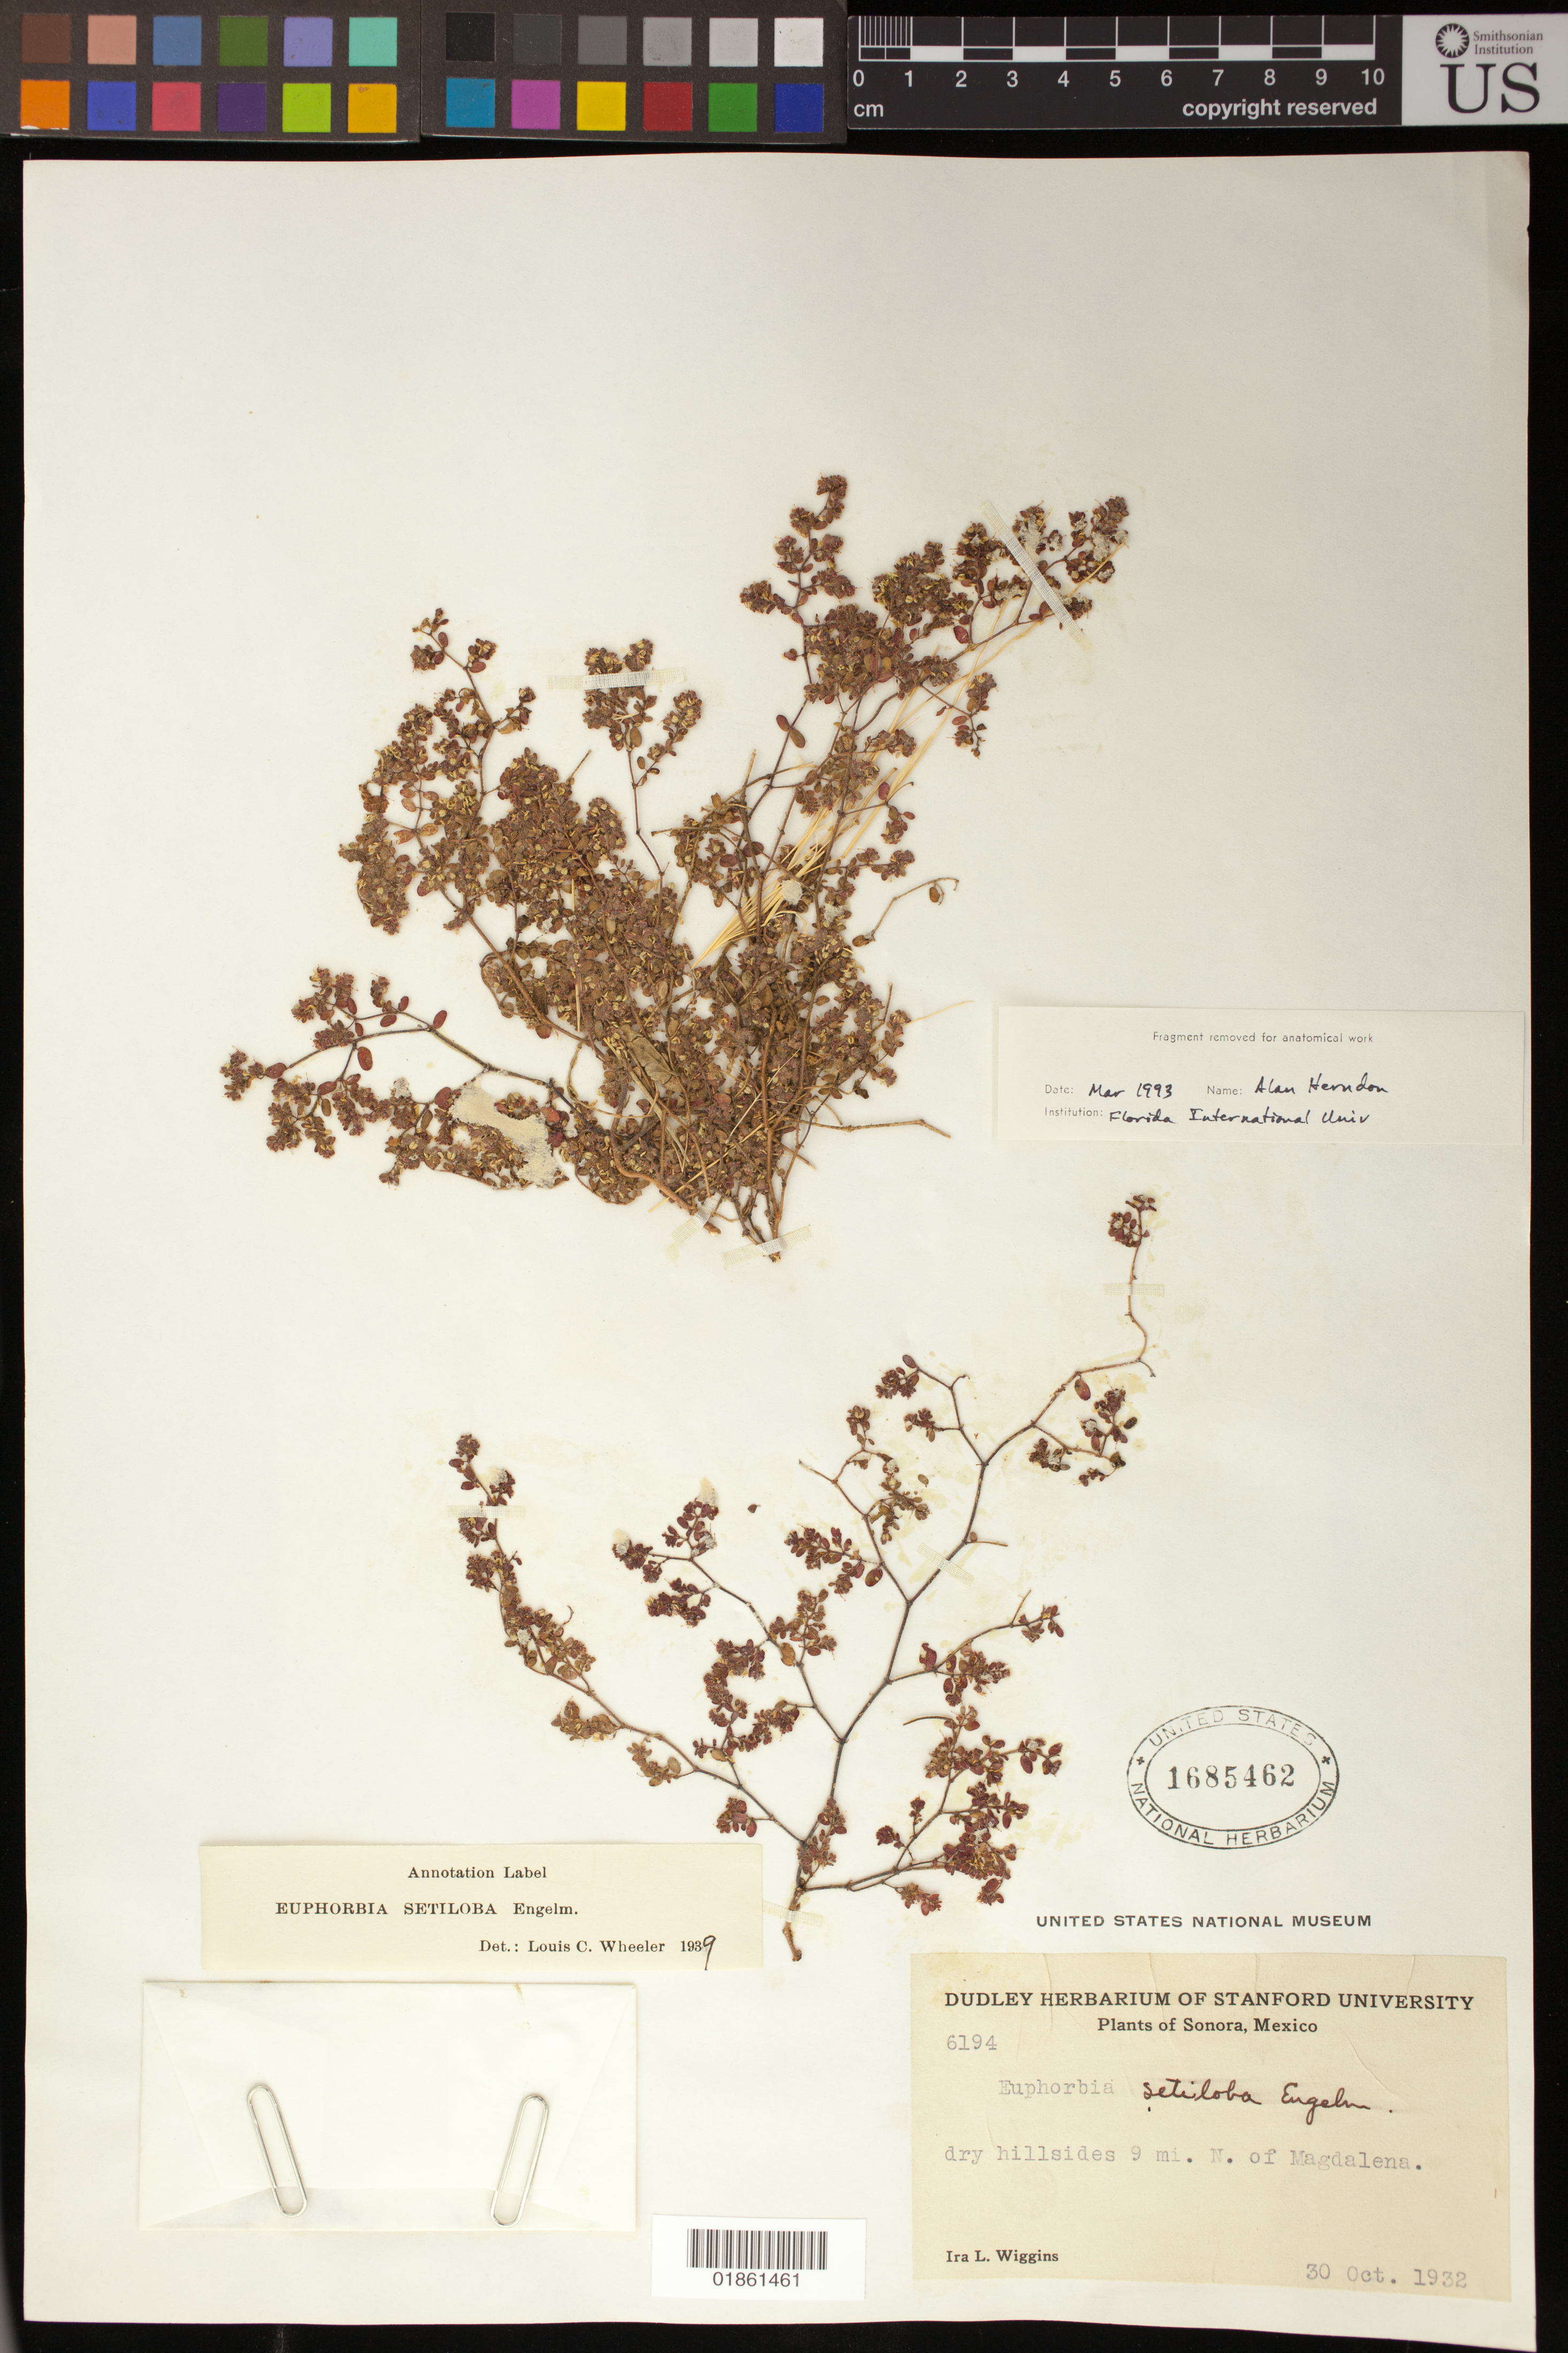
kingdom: Plantae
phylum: Tracheophyta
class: Magnoliopsida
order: Malpighiales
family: Euphorbiaceae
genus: Euphorbia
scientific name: Euphorbia setiloba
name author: Engelm.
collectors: I. L. Wiggins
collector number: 6194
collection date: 1932-10-30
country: Mexico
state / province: Sonora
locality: dry hillsides 9 mi. N of Magdalena.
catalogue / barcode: US 1685462